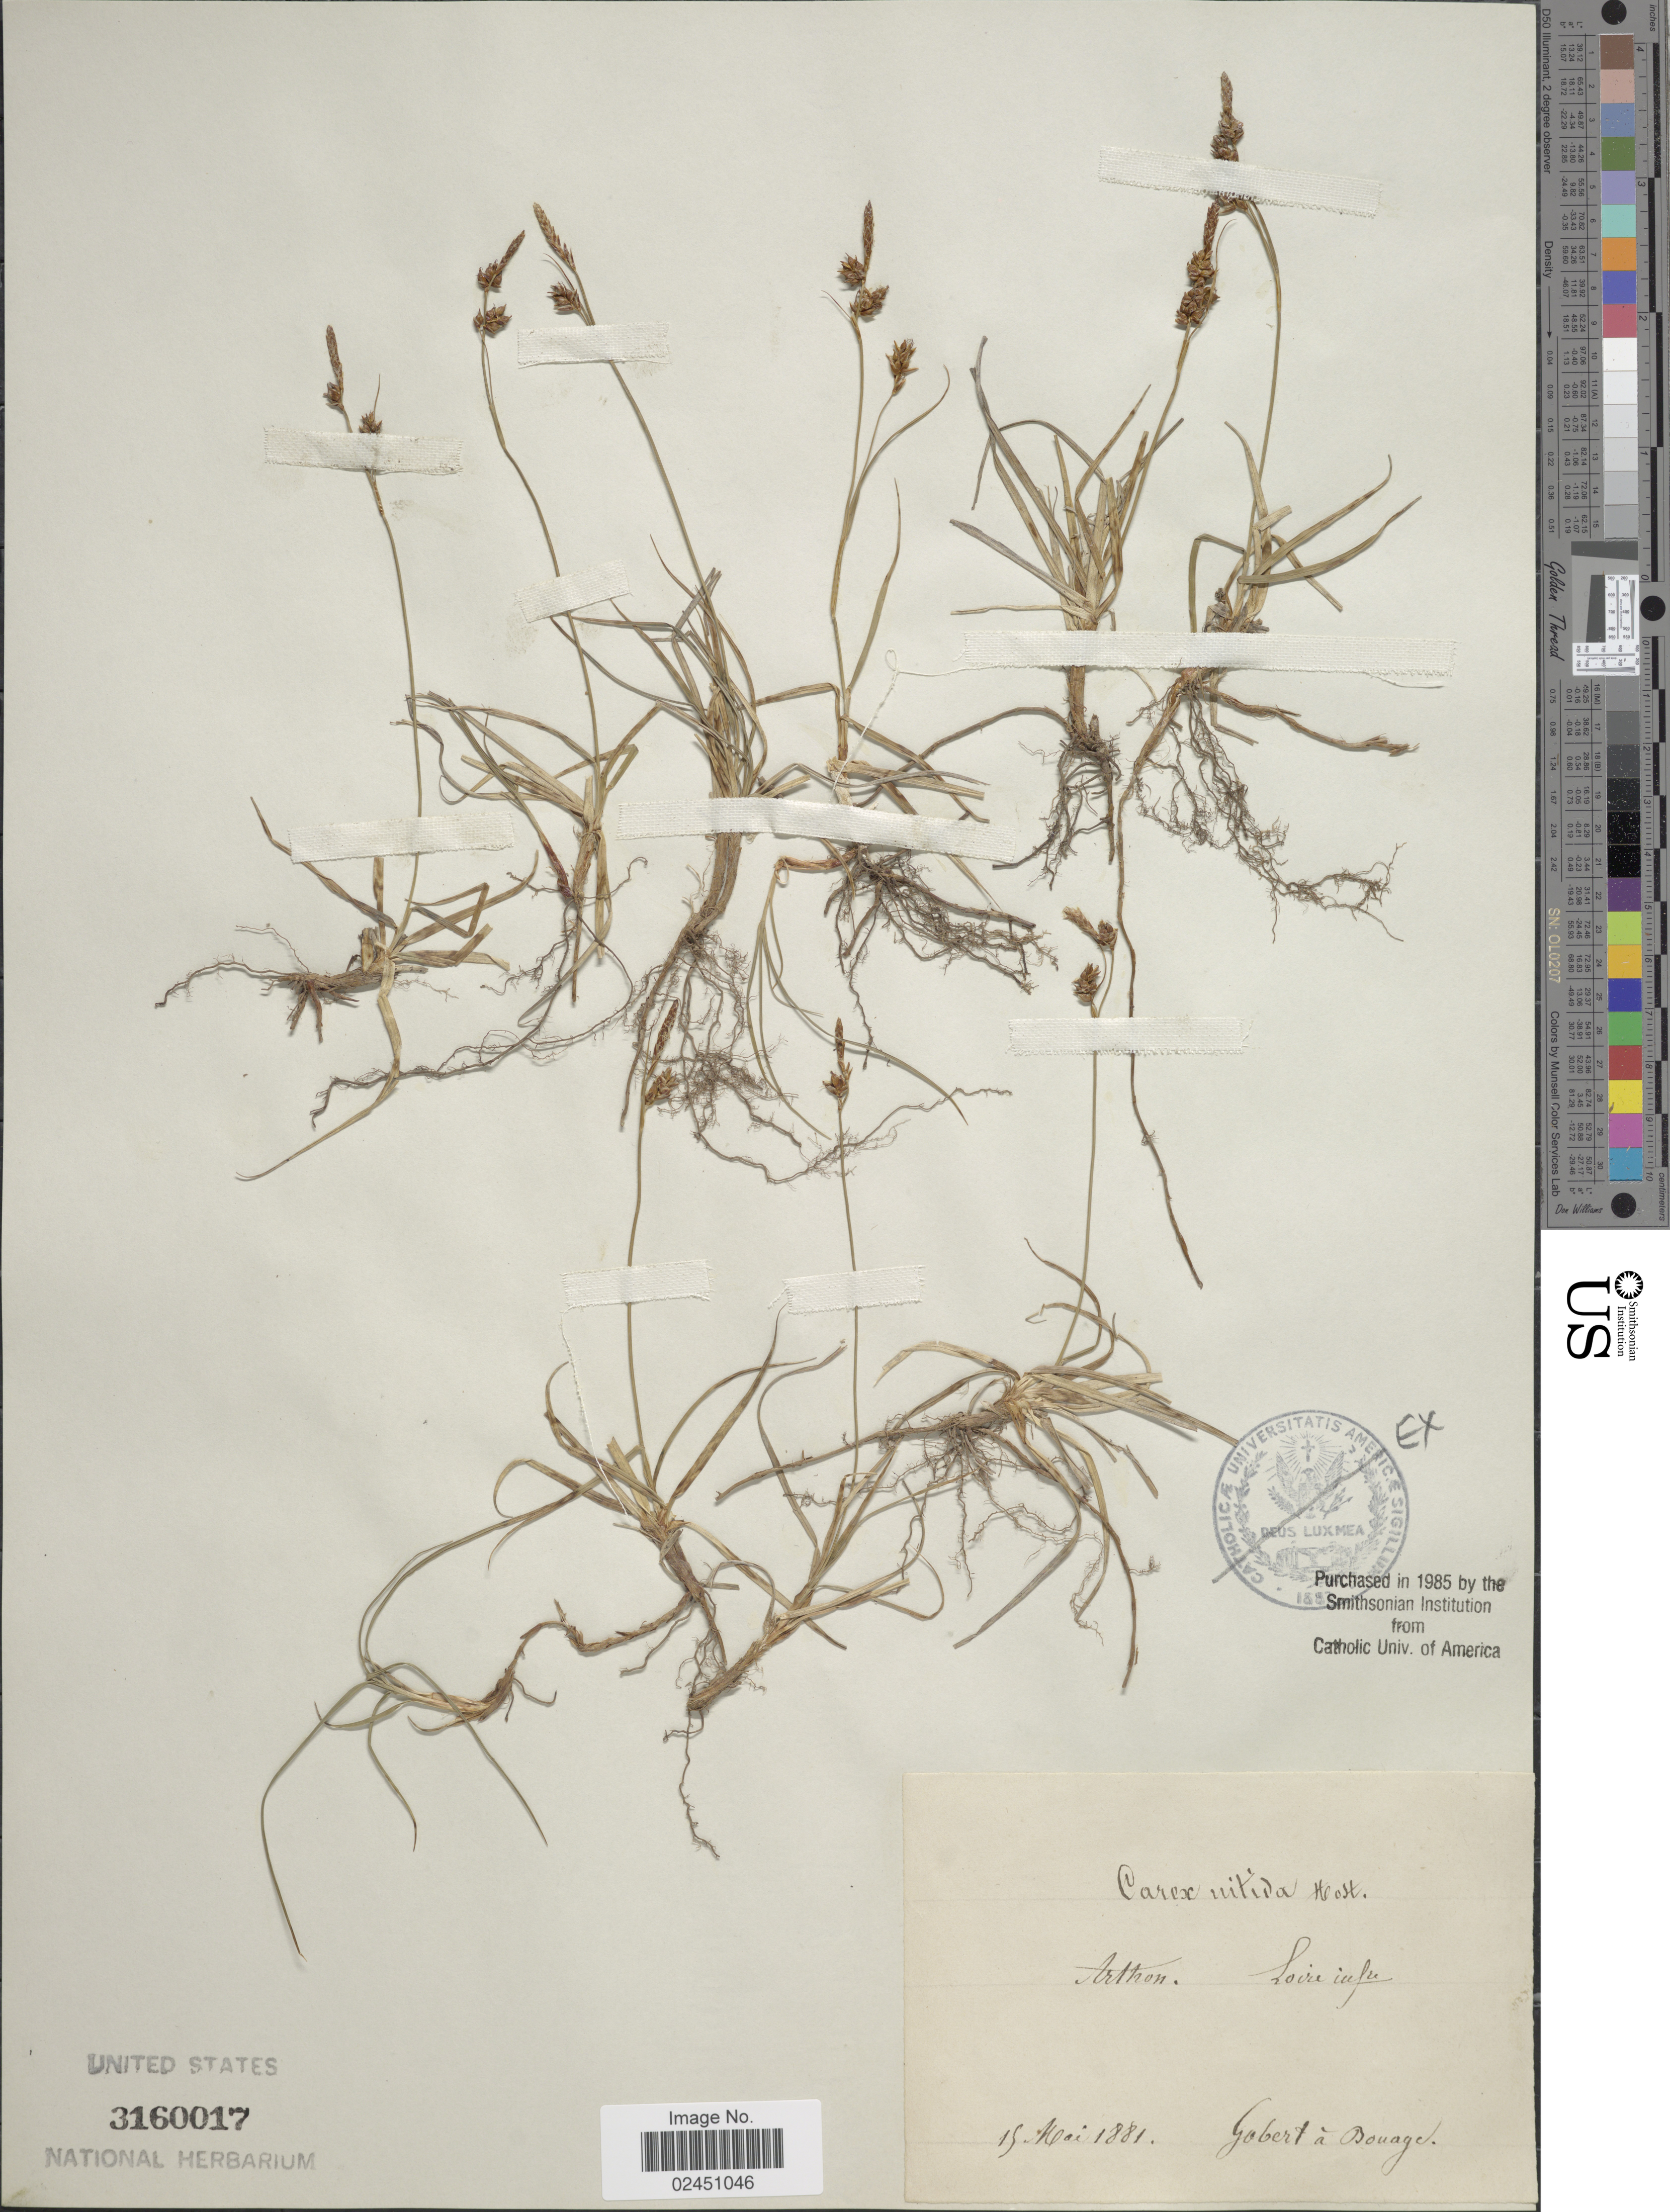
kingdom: Plantae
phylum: Tracheophyta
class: Liliopsida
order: Poales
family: Cyperaceae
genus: Carex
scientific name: Carex liparocarpos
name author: Gaudin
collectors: Gobert & Bouage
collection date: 1881-05-19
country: France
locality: Arthon Loire Iufu [interpreted]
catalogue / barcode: US 3160017